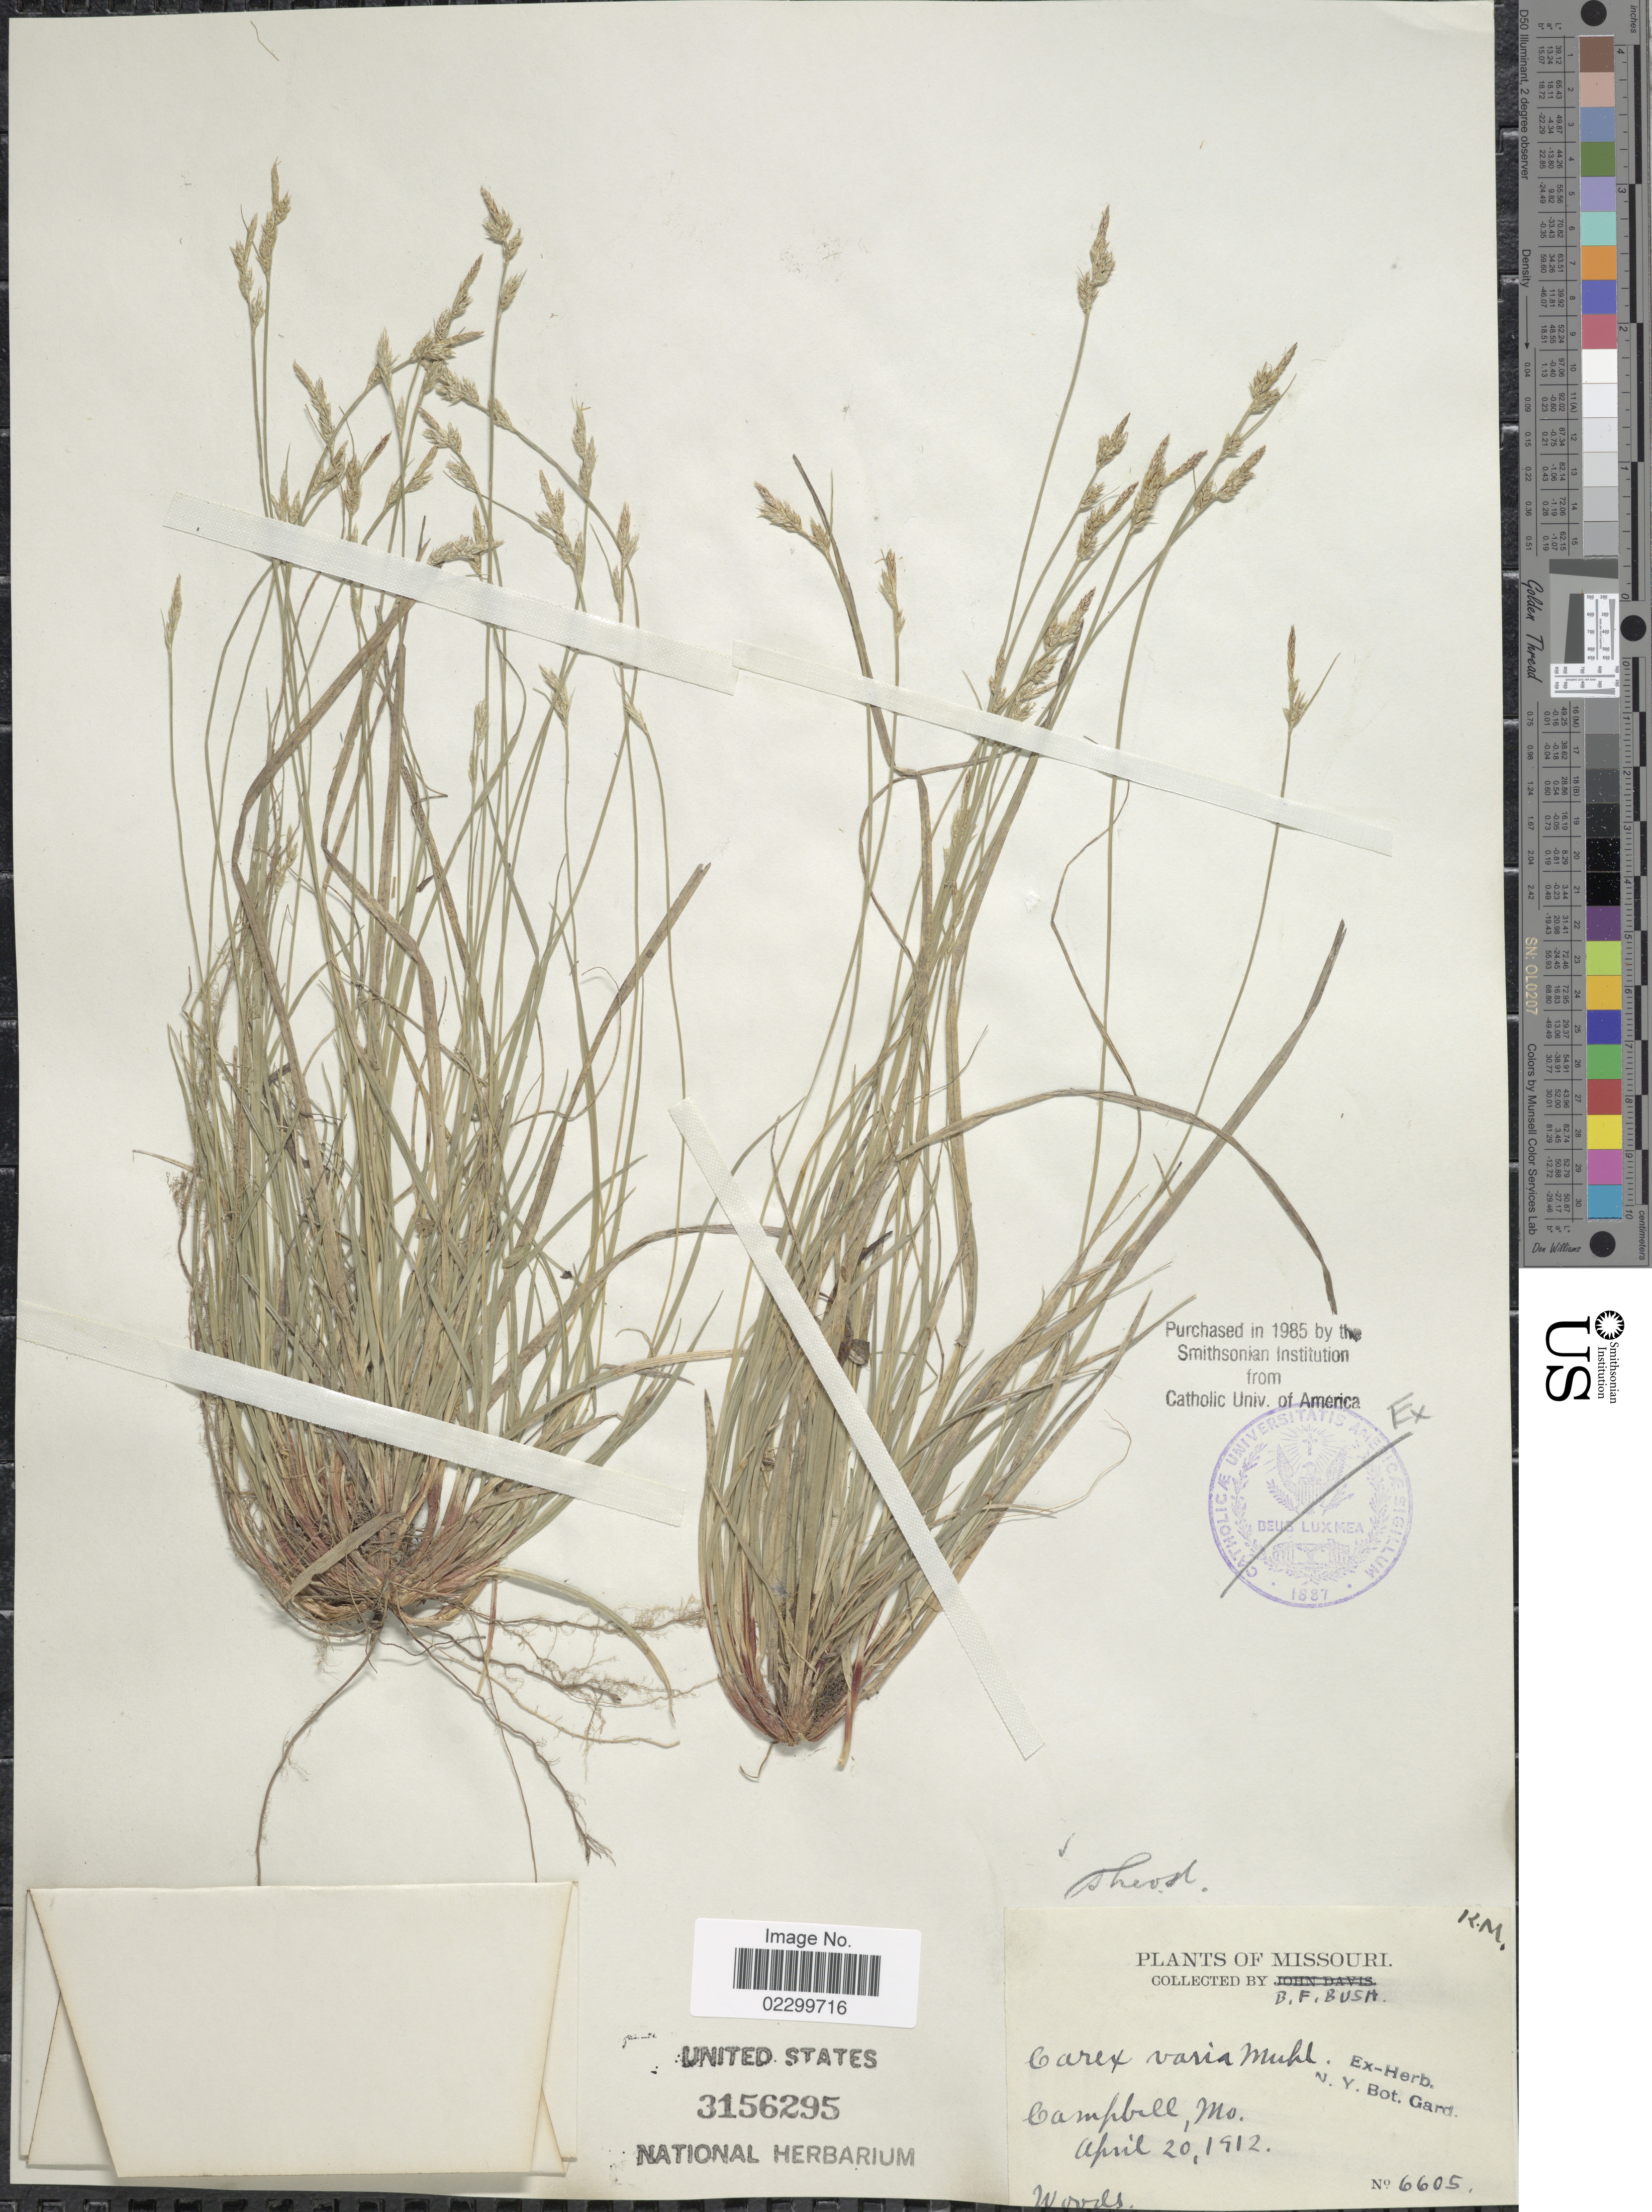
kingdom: Plantae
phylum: Tracheophyta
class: Liliopsida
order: Poales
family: Cyperaceae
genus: Carex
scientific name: Carex albicans var. albicans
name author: Willd. ex Spreng.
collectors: B. F. Bush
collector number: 6605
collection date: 1912-04-20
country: United States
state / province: Missouri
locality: Campbell, woods.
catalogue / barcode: US 3156295